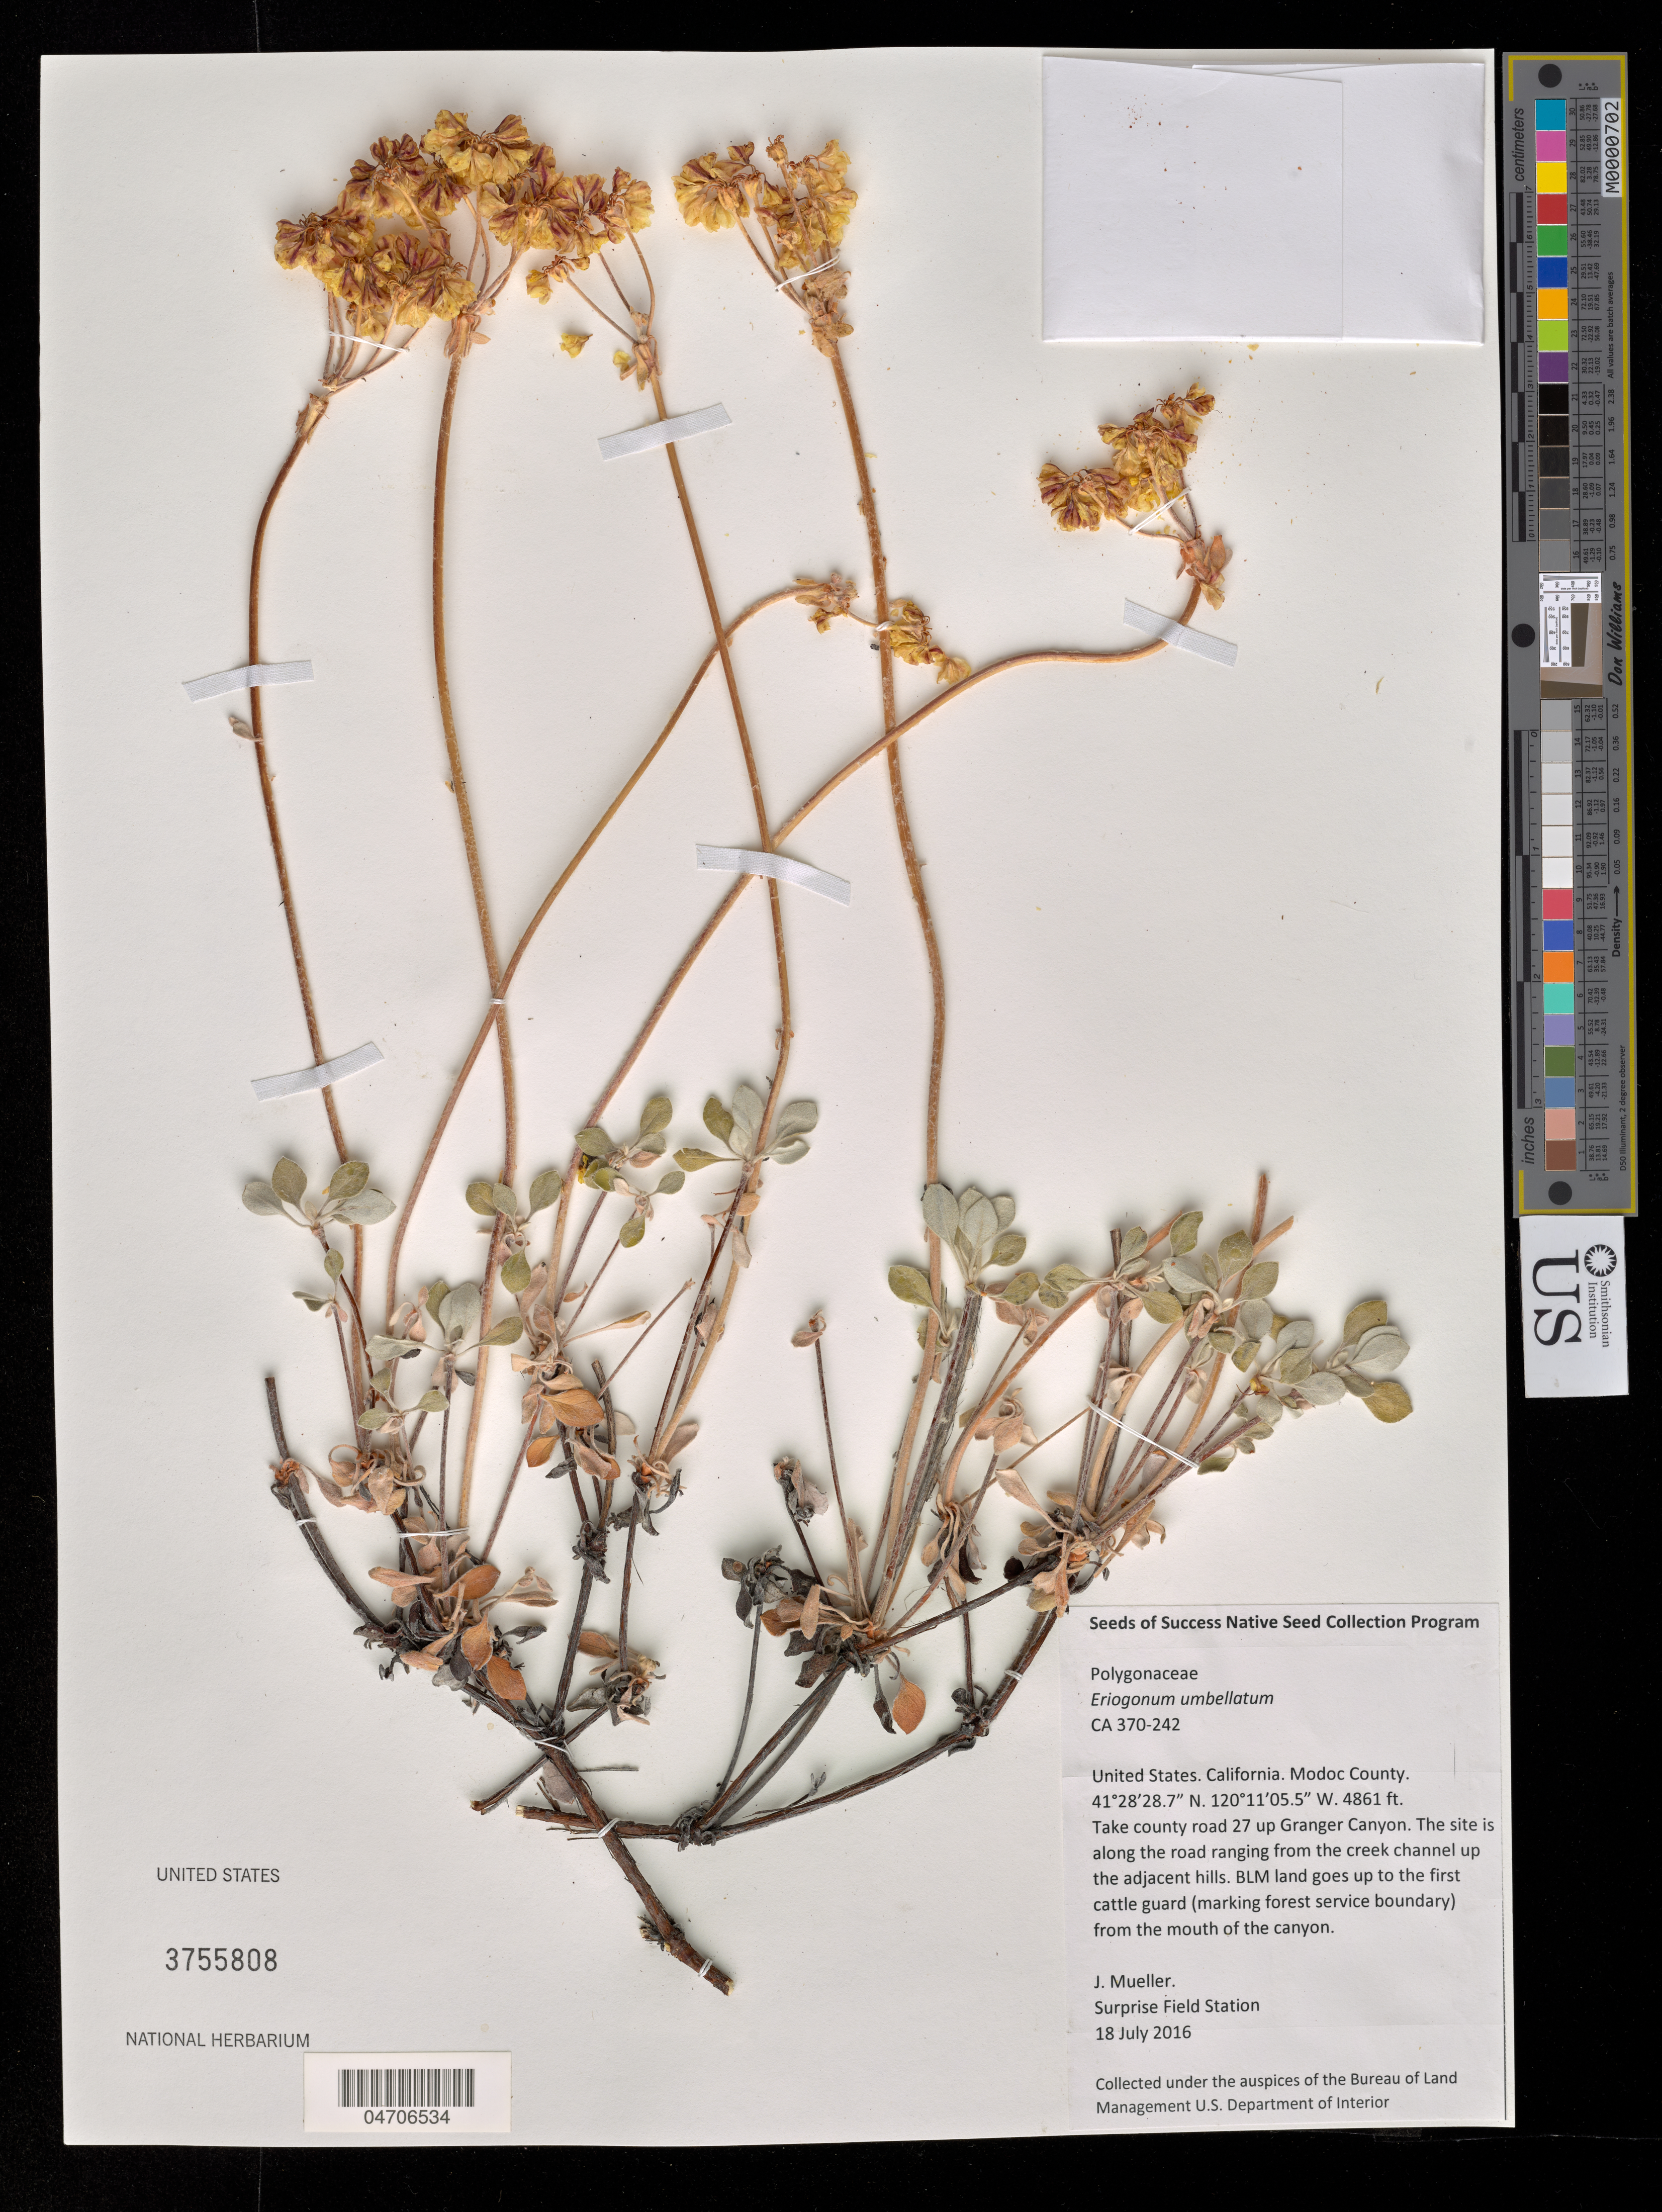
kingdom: Plantae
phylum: Tracheophyta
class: Magnoliopsida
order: Caryophyllales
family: Polygonaceae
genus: Eriogonum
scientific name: Eriogonum umbellatum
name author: Torr.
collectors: J. Mueller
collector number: CA370-242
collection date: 2016-07-18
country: United States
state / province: California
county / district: Modoc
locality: Modoc County. Take county road 27 up Granger Canyon. The site is along the road ranging from the creek channel up the adjacent hills. BLM land goes up to the first cattle guard (marking forest service boundary) from the mouth of the canyon.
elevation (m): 1482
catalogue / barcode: US 3755808